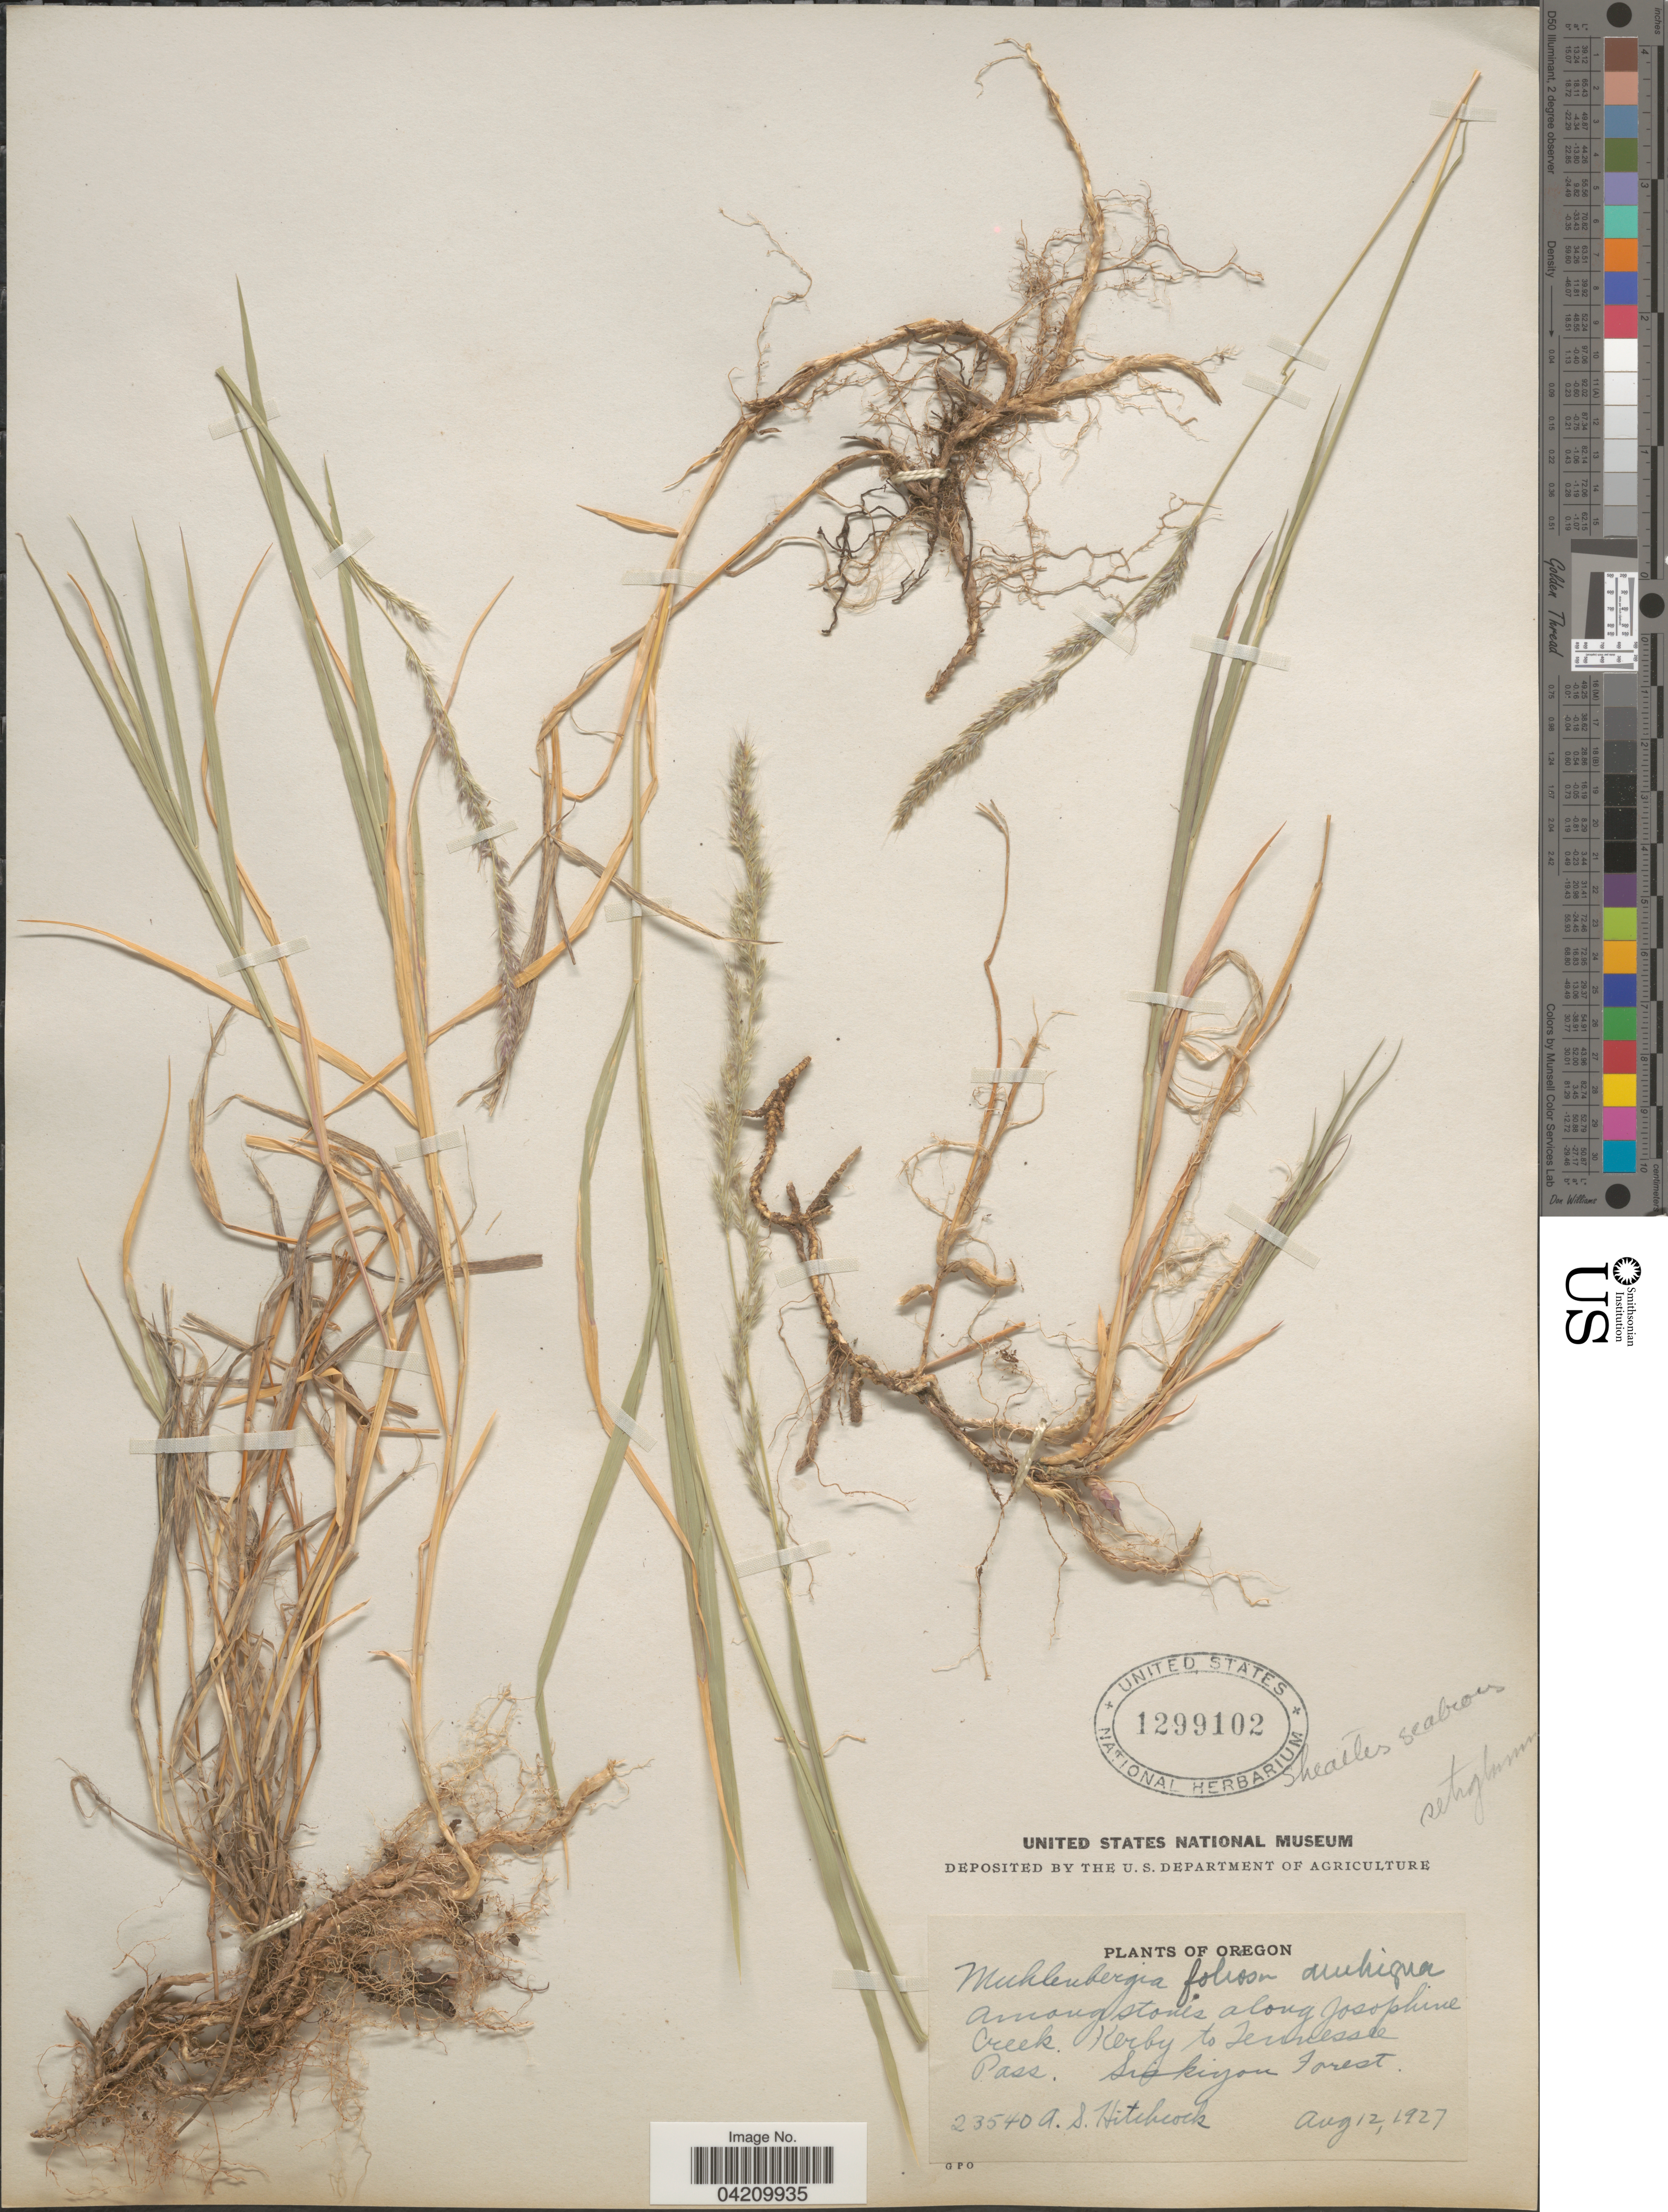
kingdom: Plantae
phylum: Tracheophyta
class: Liliopsida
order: Poales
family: Poaceae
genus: Muhlenbergia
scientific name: Muhlenbergia mexicana var. filiformis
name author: (Torr.) Scribn.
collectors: A. S. Hitchcock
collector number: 23540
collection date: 1927-08-12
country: United States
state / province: Oregon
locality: Among stones along Josephine Creek. Kerby to Tennessee Pass. Siskiyou Forest.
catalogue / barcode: US 1299102